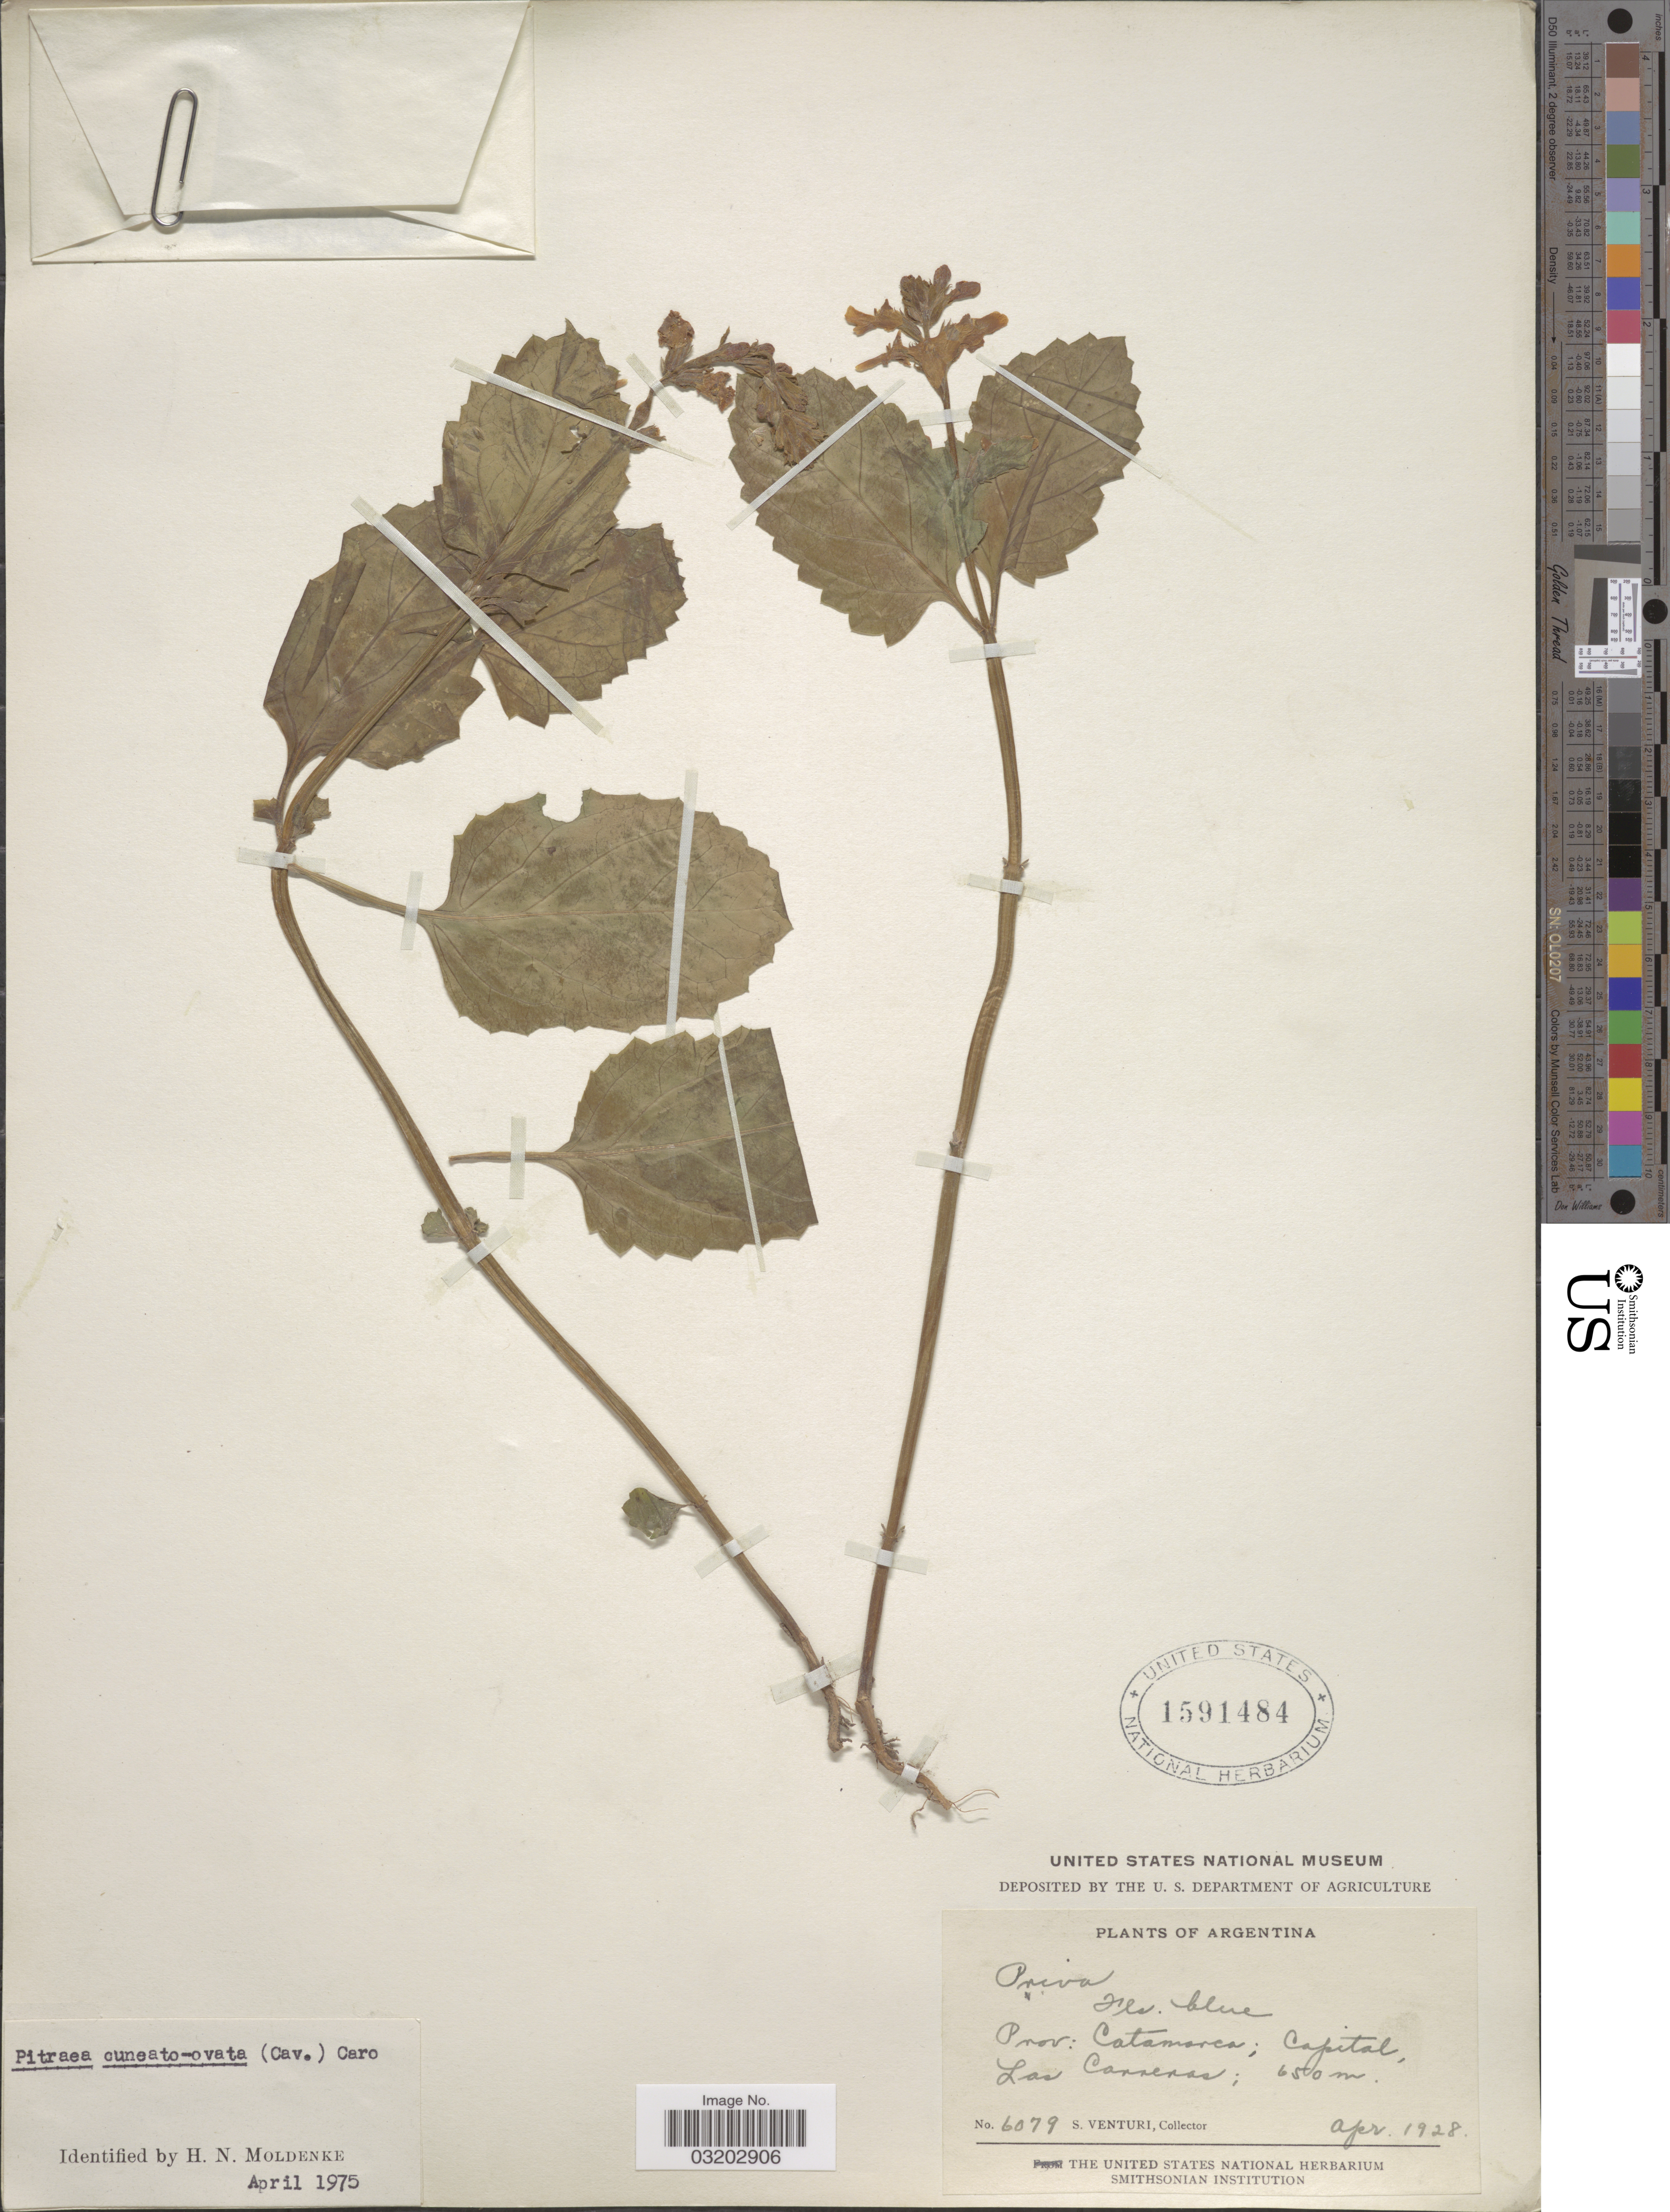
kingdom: Plantae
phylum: Tracheophyta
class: Magnoliopsida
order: Lamiales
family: Verbenaceae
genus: Pitraea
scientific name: Pitraea cuneato-ovata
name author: (Cav.) Caro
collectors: S. Venturi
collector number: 6079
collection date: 1928-04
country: Argentina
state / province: Catamarca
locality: Capital, Las Carreras.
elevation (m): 650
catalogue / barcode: US 1591484